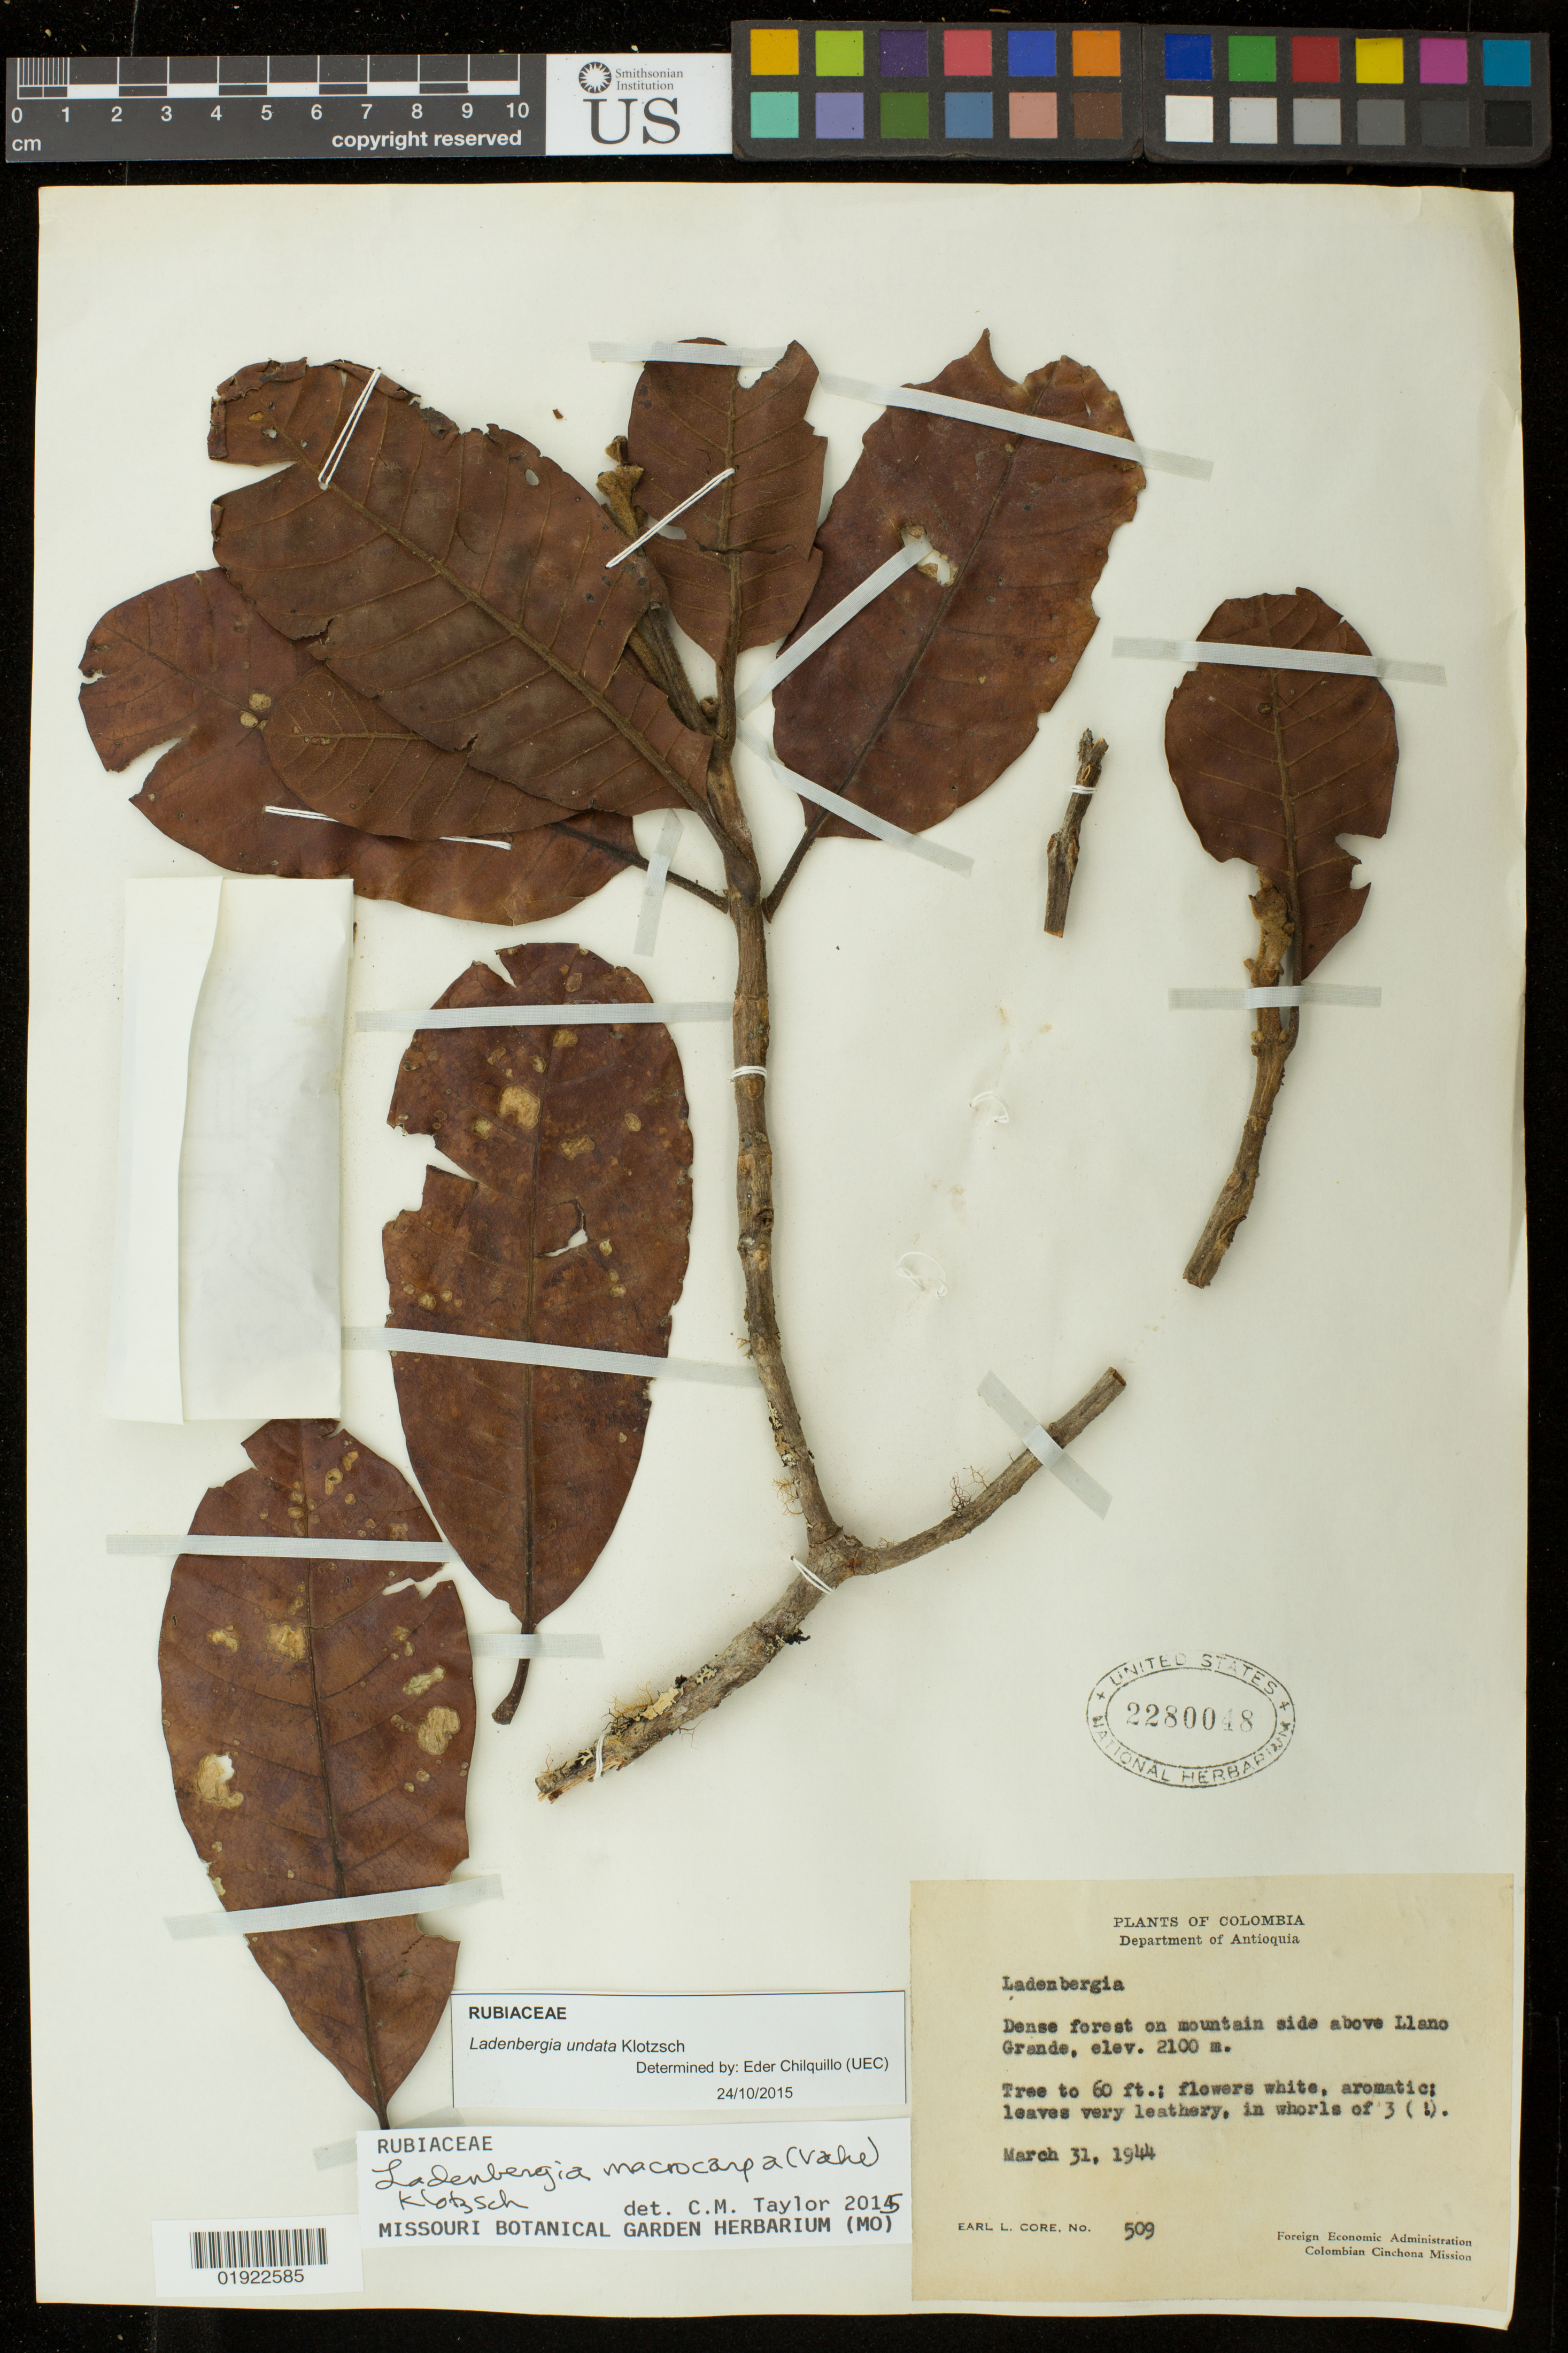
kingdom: Plantae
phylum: Tracheophyta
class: Magnoliopsida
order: Gentianales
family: Rubiaceae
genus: Ladenbergia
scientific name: Ladenbergia undata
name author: Klotzsch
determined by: Chilquillo, E.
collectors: E. L. Core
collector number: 509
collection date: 1944-03-31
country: Colombia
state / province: Antioquia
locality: Dense forest on mountain side above Llano Grande.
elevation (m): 2100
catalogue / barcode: US 2280048